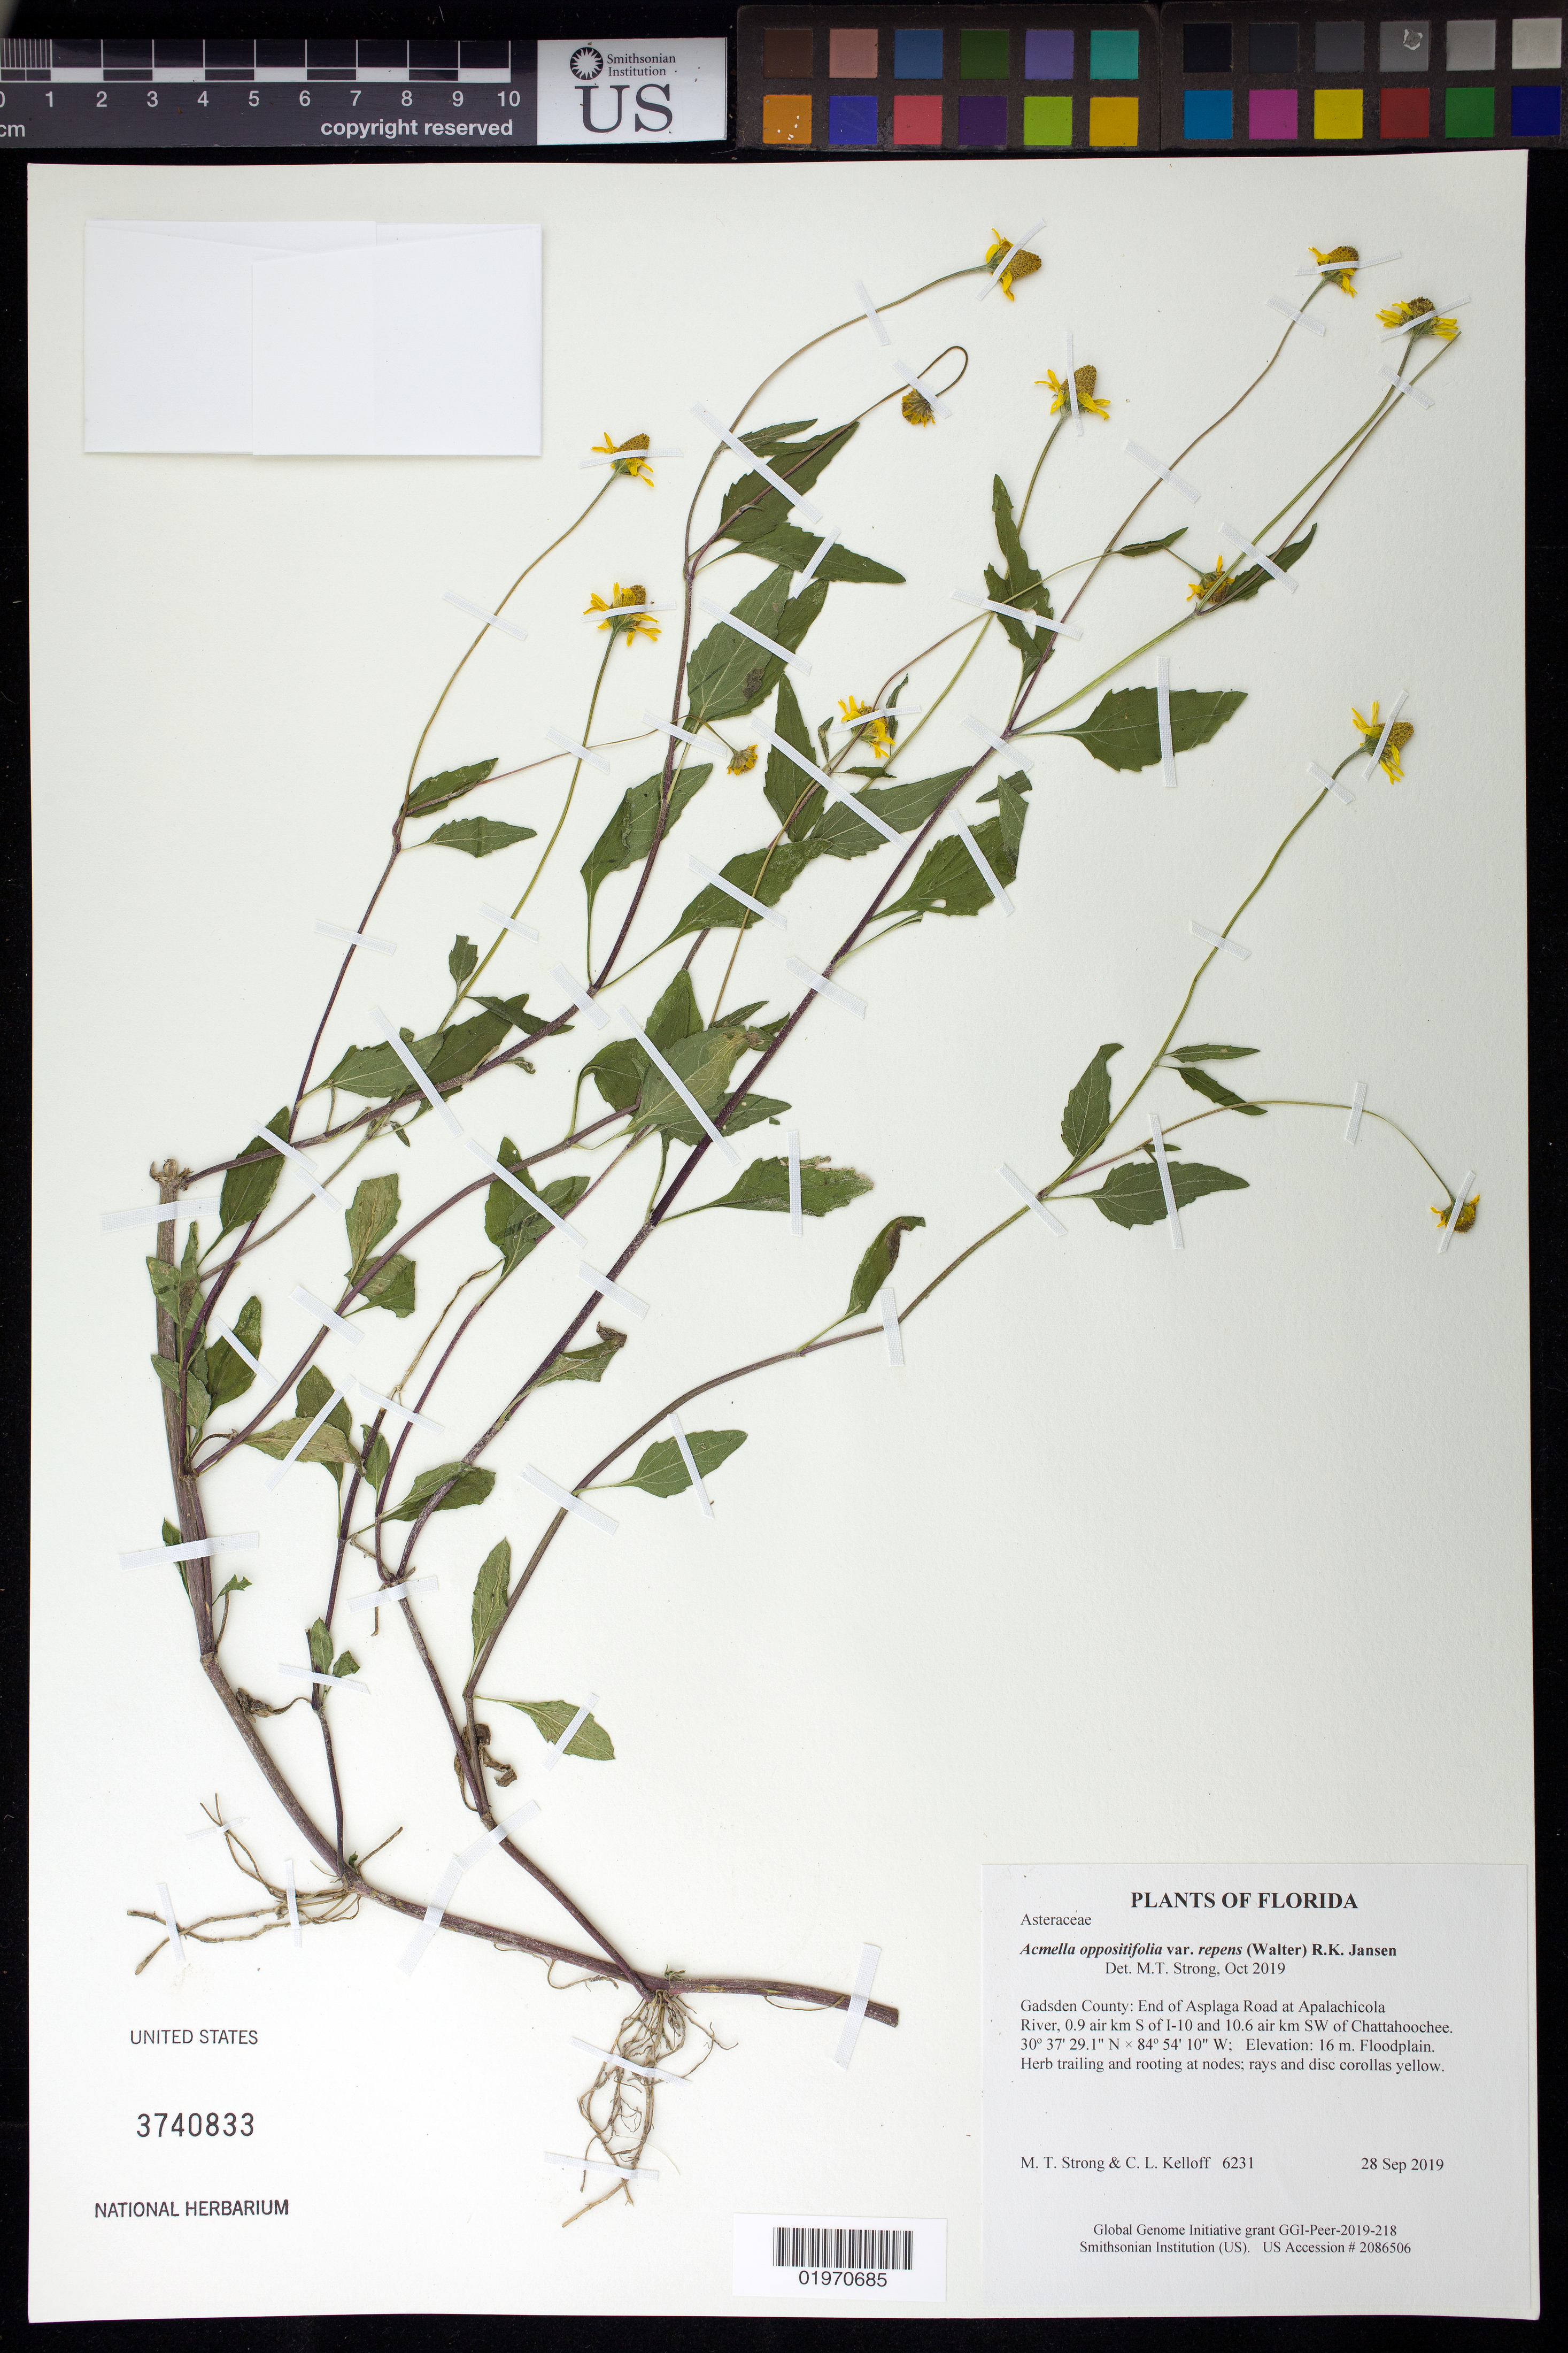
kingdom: Plantae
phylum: Tracheophyta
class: Magnoliopsida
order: Asterales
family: Asteraceae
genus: Acmella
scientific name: Acmella oppositifolia var. repens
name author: (Walter) R.K. Jansen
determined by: Strong, Mark T., (BOT), Smithsonian Institution - National Museum of Natural History (UNITED STATES)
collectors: M. T. Strong & C. L. Kelloff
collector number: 6231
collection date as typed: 28 Sep 2019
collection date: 2019-09-28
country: United States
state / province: Florida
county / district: Gadsden County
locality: End of Asplaga Road at Apalachicola River, 0.9 air km S of I-10 and 10.6 air km SW of Chattahoochee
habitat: Floodplain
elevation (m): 16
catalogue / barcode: US 3740833